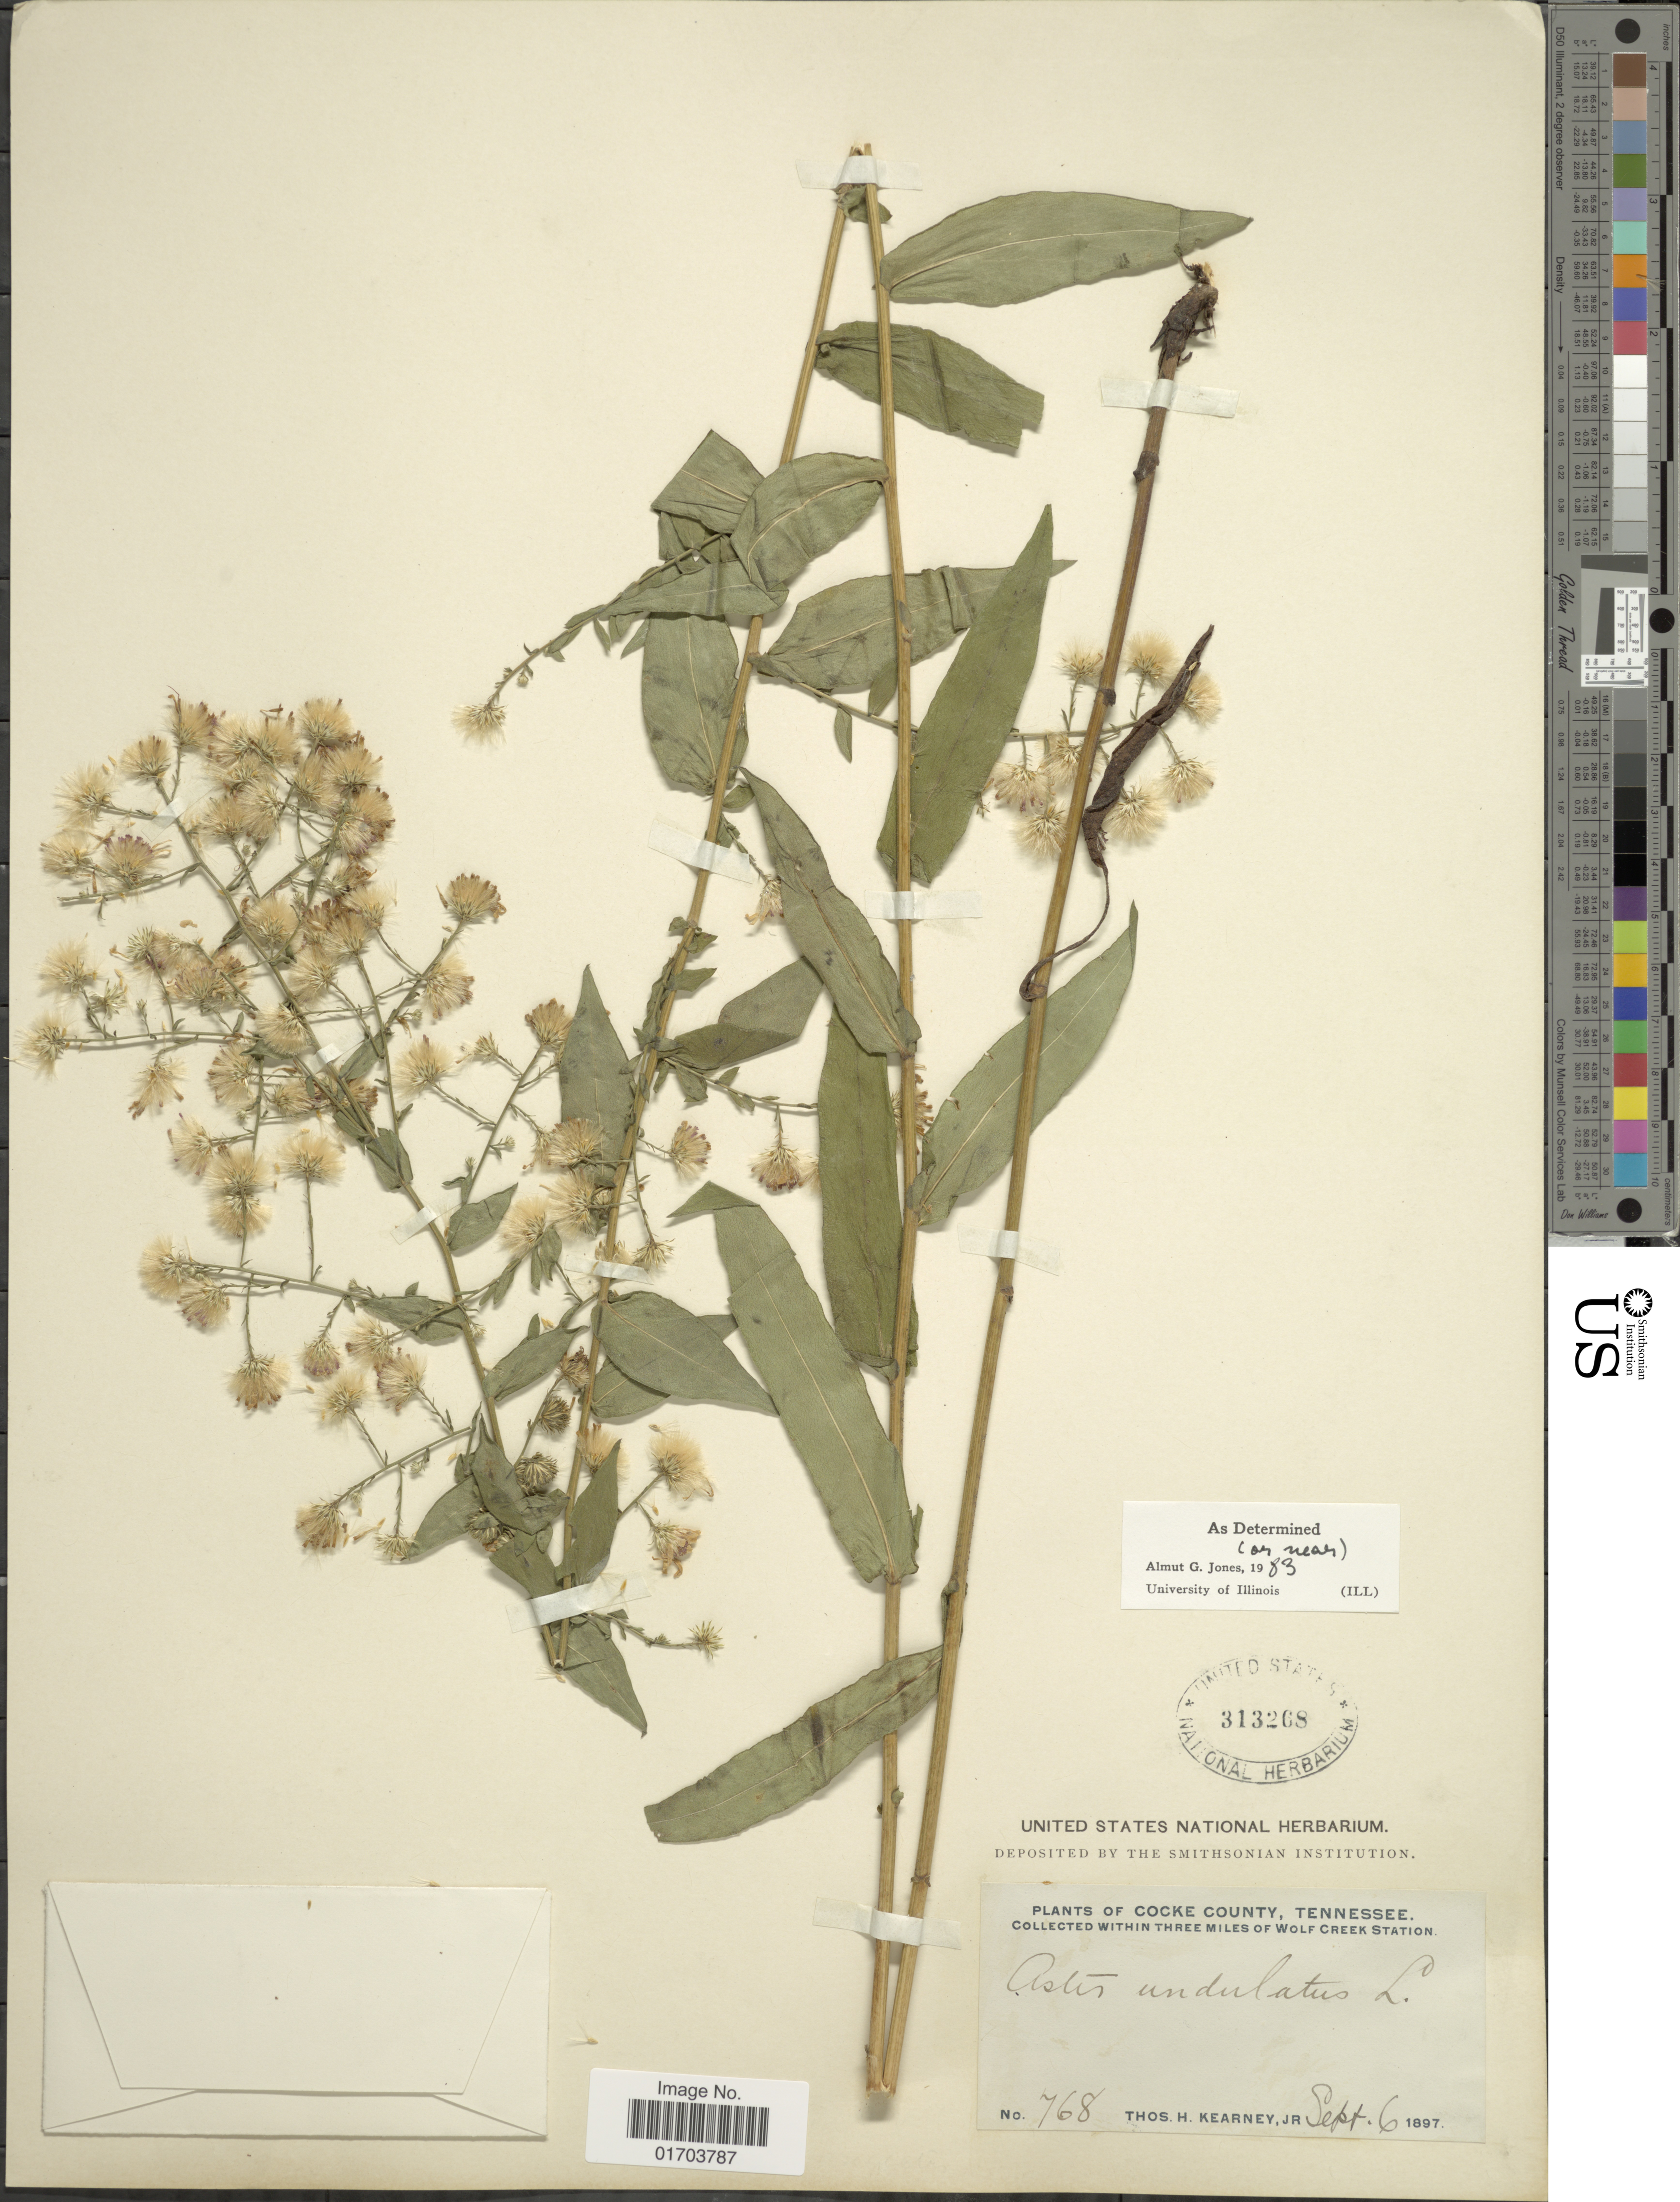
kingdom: Plantae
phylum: Tracheophyta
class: Magnoliopsida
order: Asterales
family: Asteraceae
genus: Symphyotrichum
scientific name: Symphyotrichum undulatum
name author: (L.) G.L. Nesom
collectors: T. H. Kearney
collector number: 768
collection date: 1897-09-06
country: United States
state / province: Tennessee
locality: Cocke County, within Three Miles of Wolf Creek Station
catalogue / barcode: US 313268